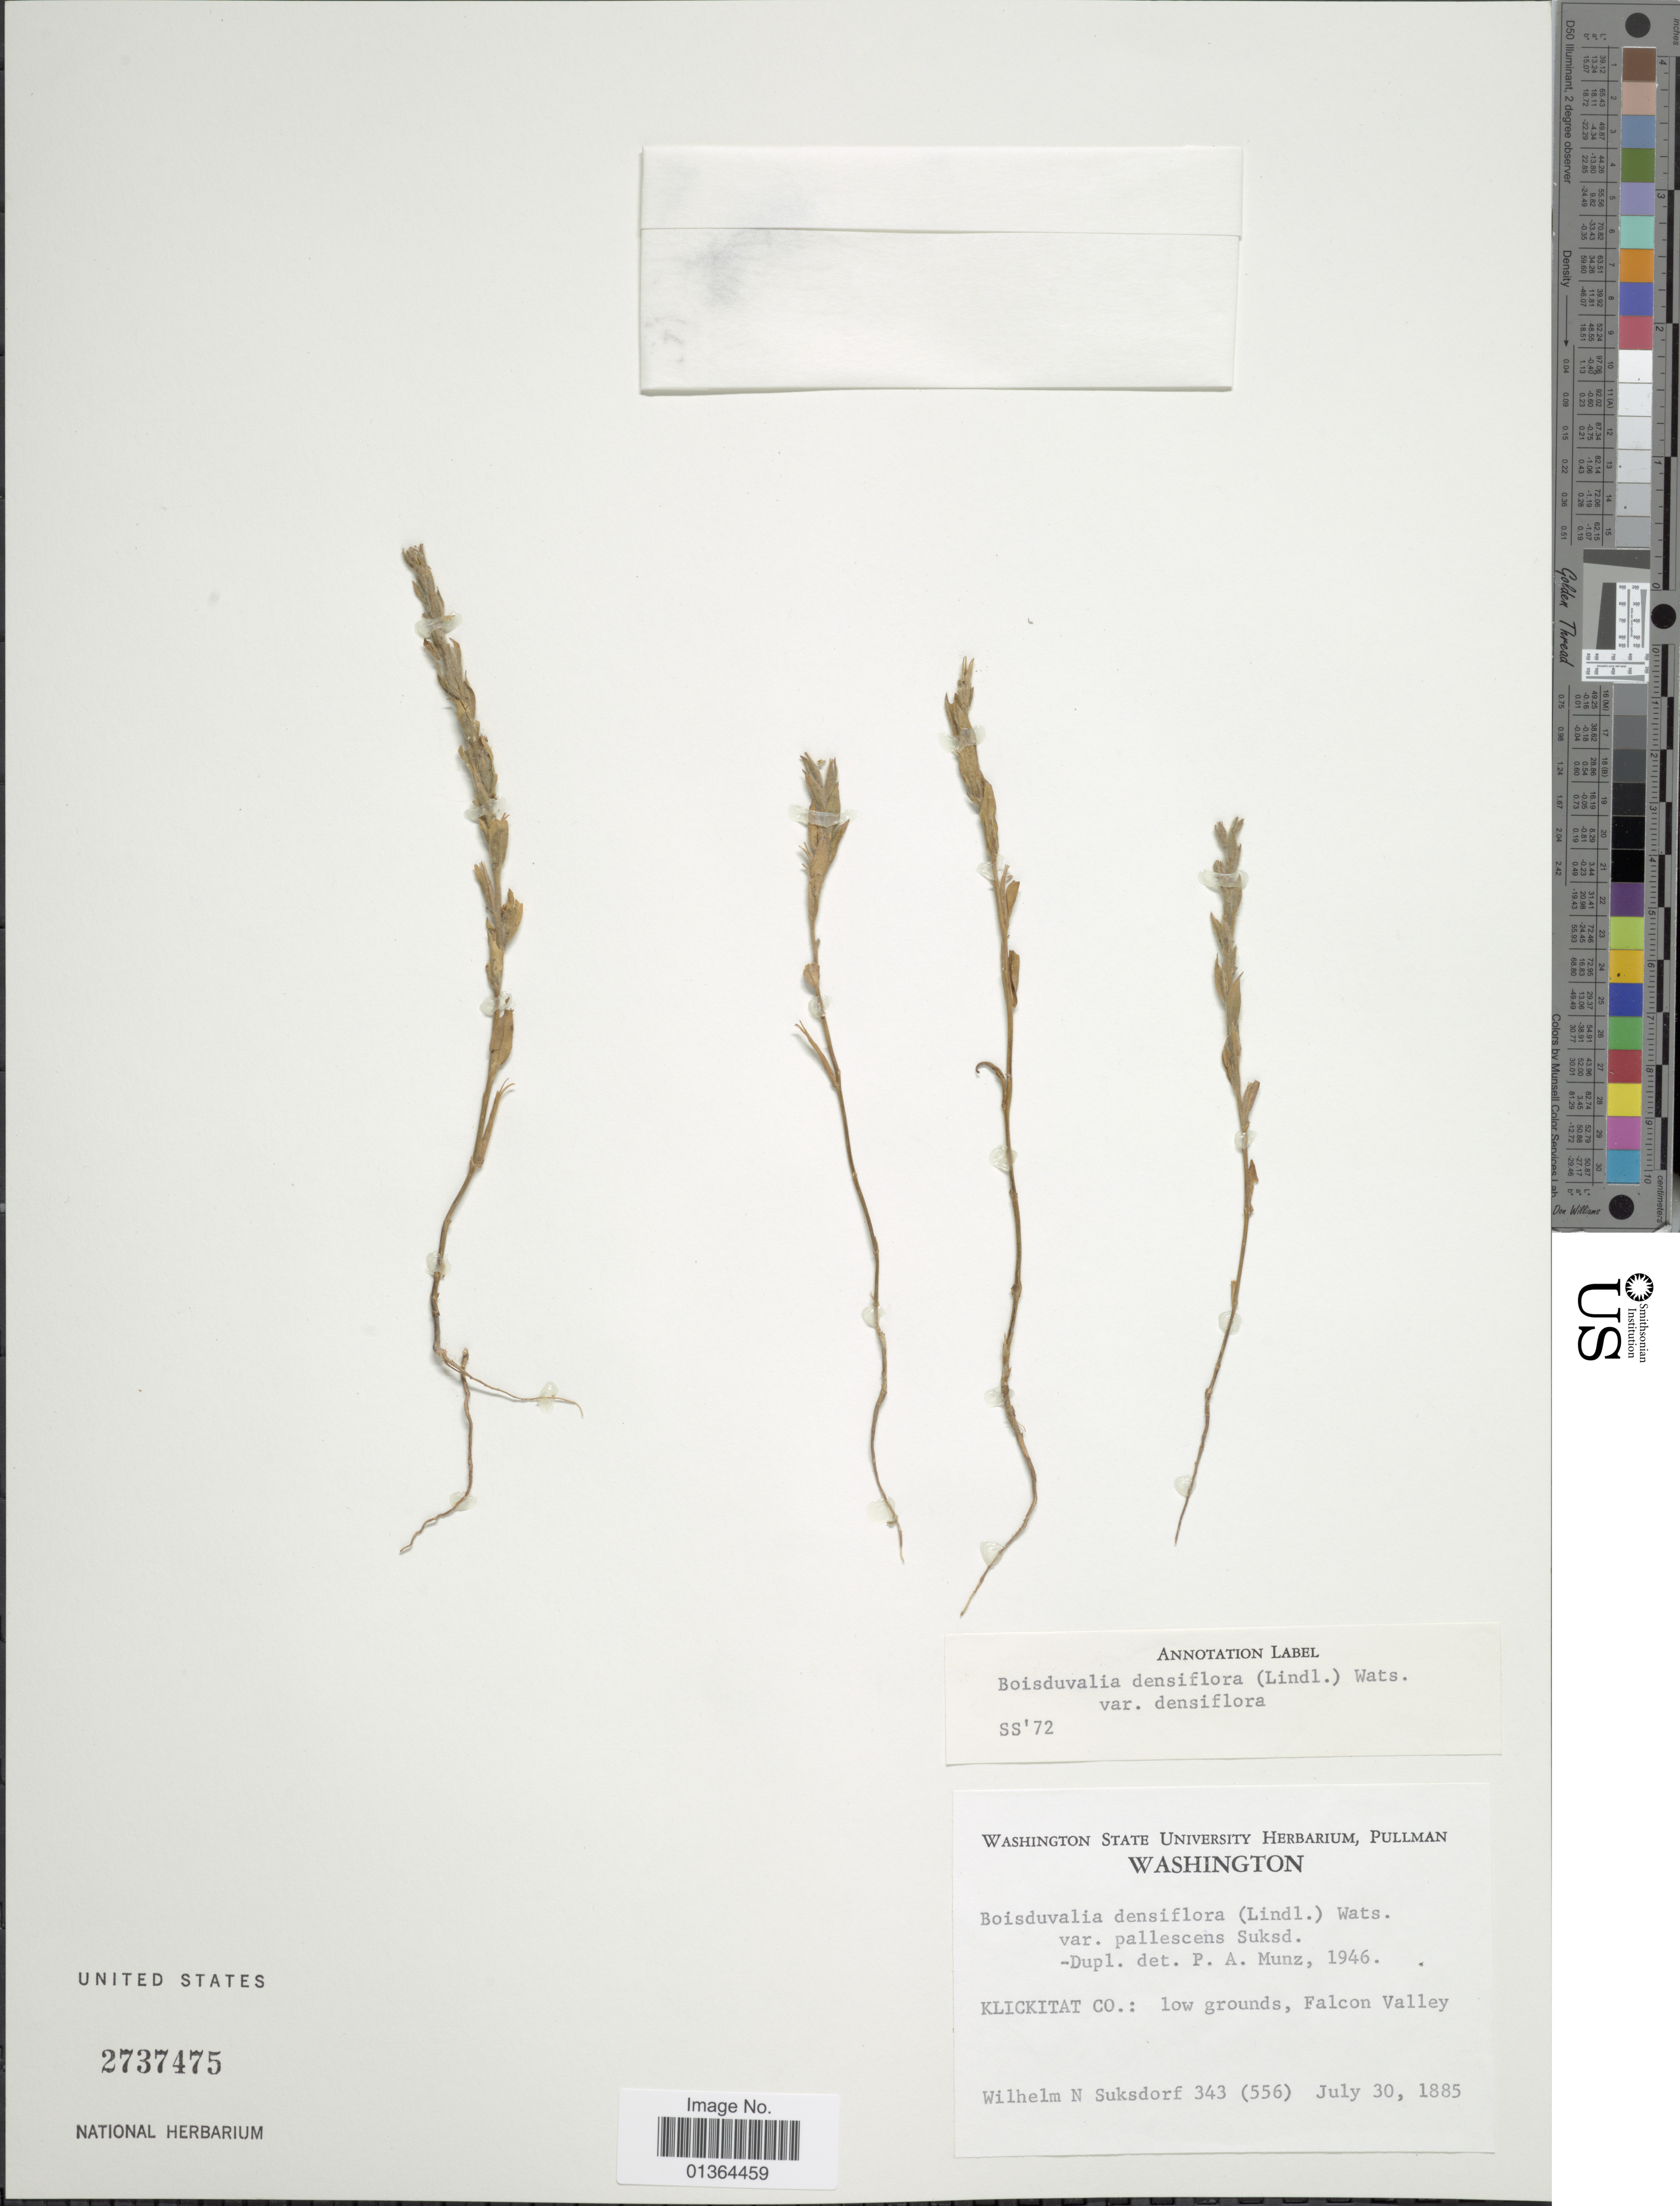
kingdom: Plantae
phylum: Tracheophyta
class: Magnoliopsida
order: Myrtales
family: Onagraceae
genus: Epilobium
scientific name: Epilobium densiflorum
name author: (Lindl.) Hoch & P.H. Raven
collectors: W. N. Suksdorf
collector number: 343 (565)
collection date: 1885-07-30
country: United States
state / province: Washington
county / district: Klickitat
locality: Klickitat Co: Falcon valley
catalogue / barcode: US 2737475